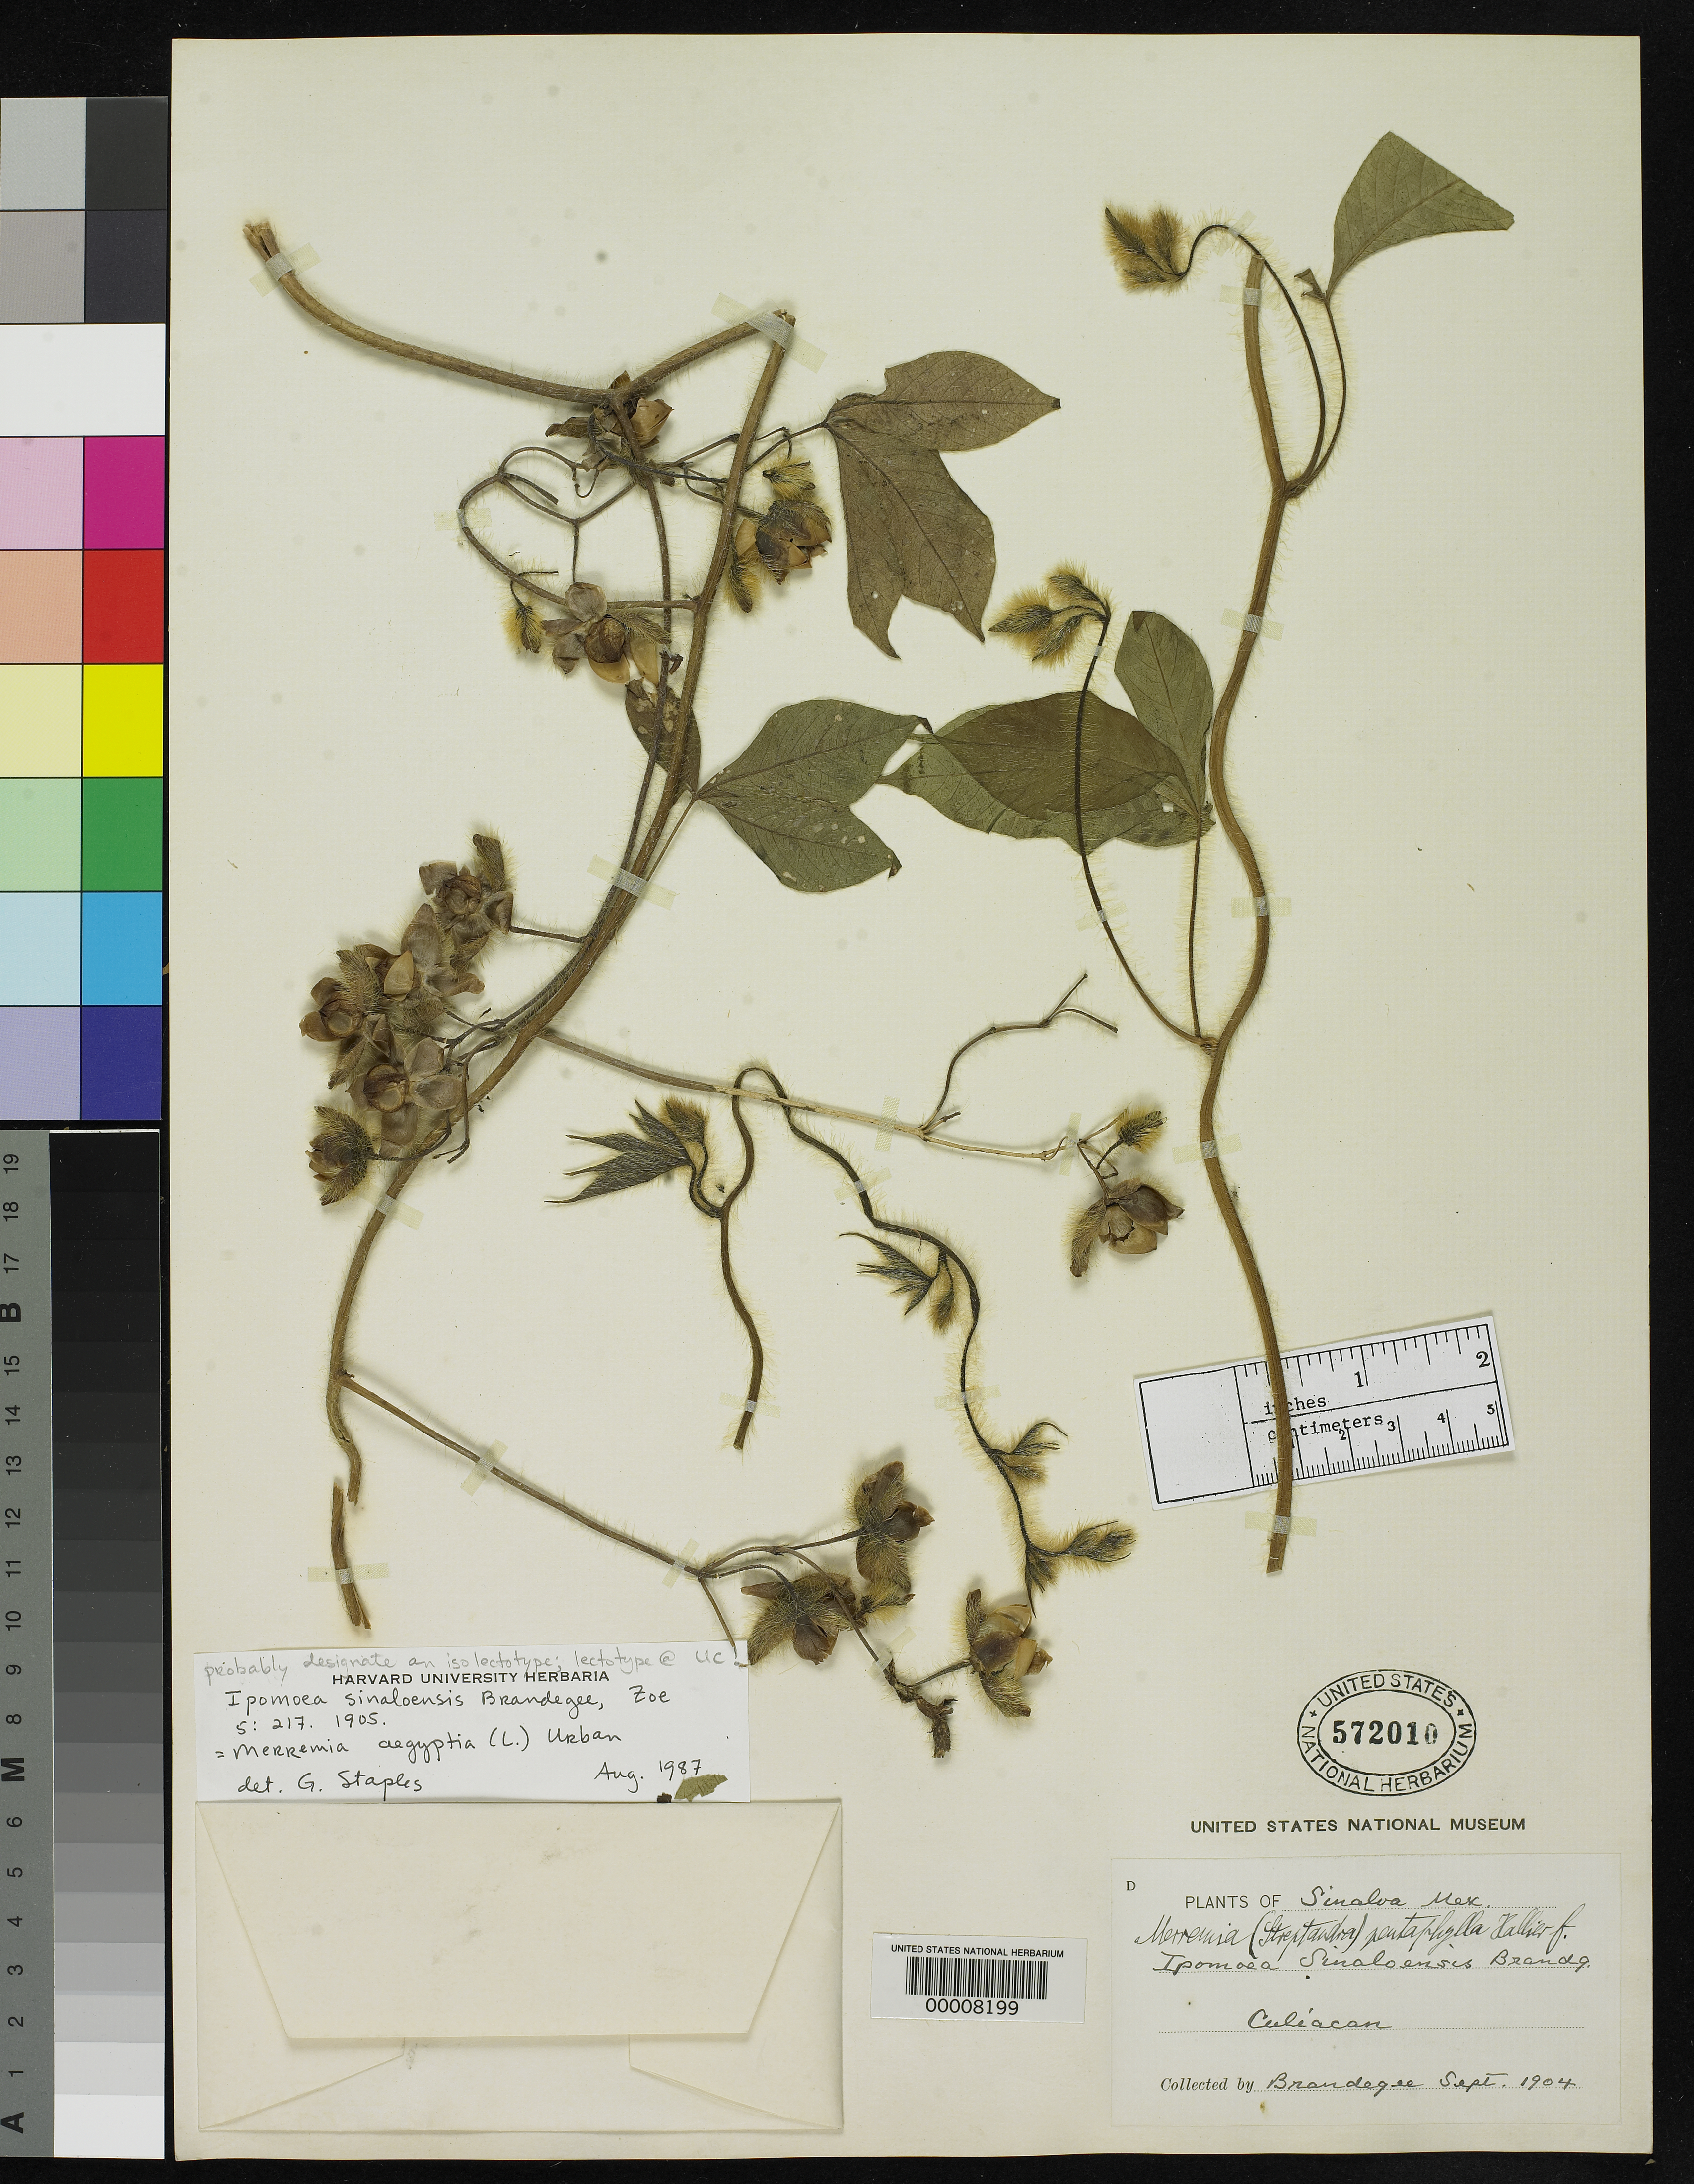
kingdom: Plantae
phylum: Tracheophyta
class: Magnoliopsida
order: Solanales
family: Convolvulaceae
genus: Ipomoea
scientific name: Ipomoea sinaloensis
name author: Brandegee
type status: Type Collection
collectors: T. S. Brandegee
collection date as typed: Sep 1904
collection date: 1904-09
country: Mexico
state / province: Sinaloa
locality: Near Culiacan.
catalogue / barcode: US 572010